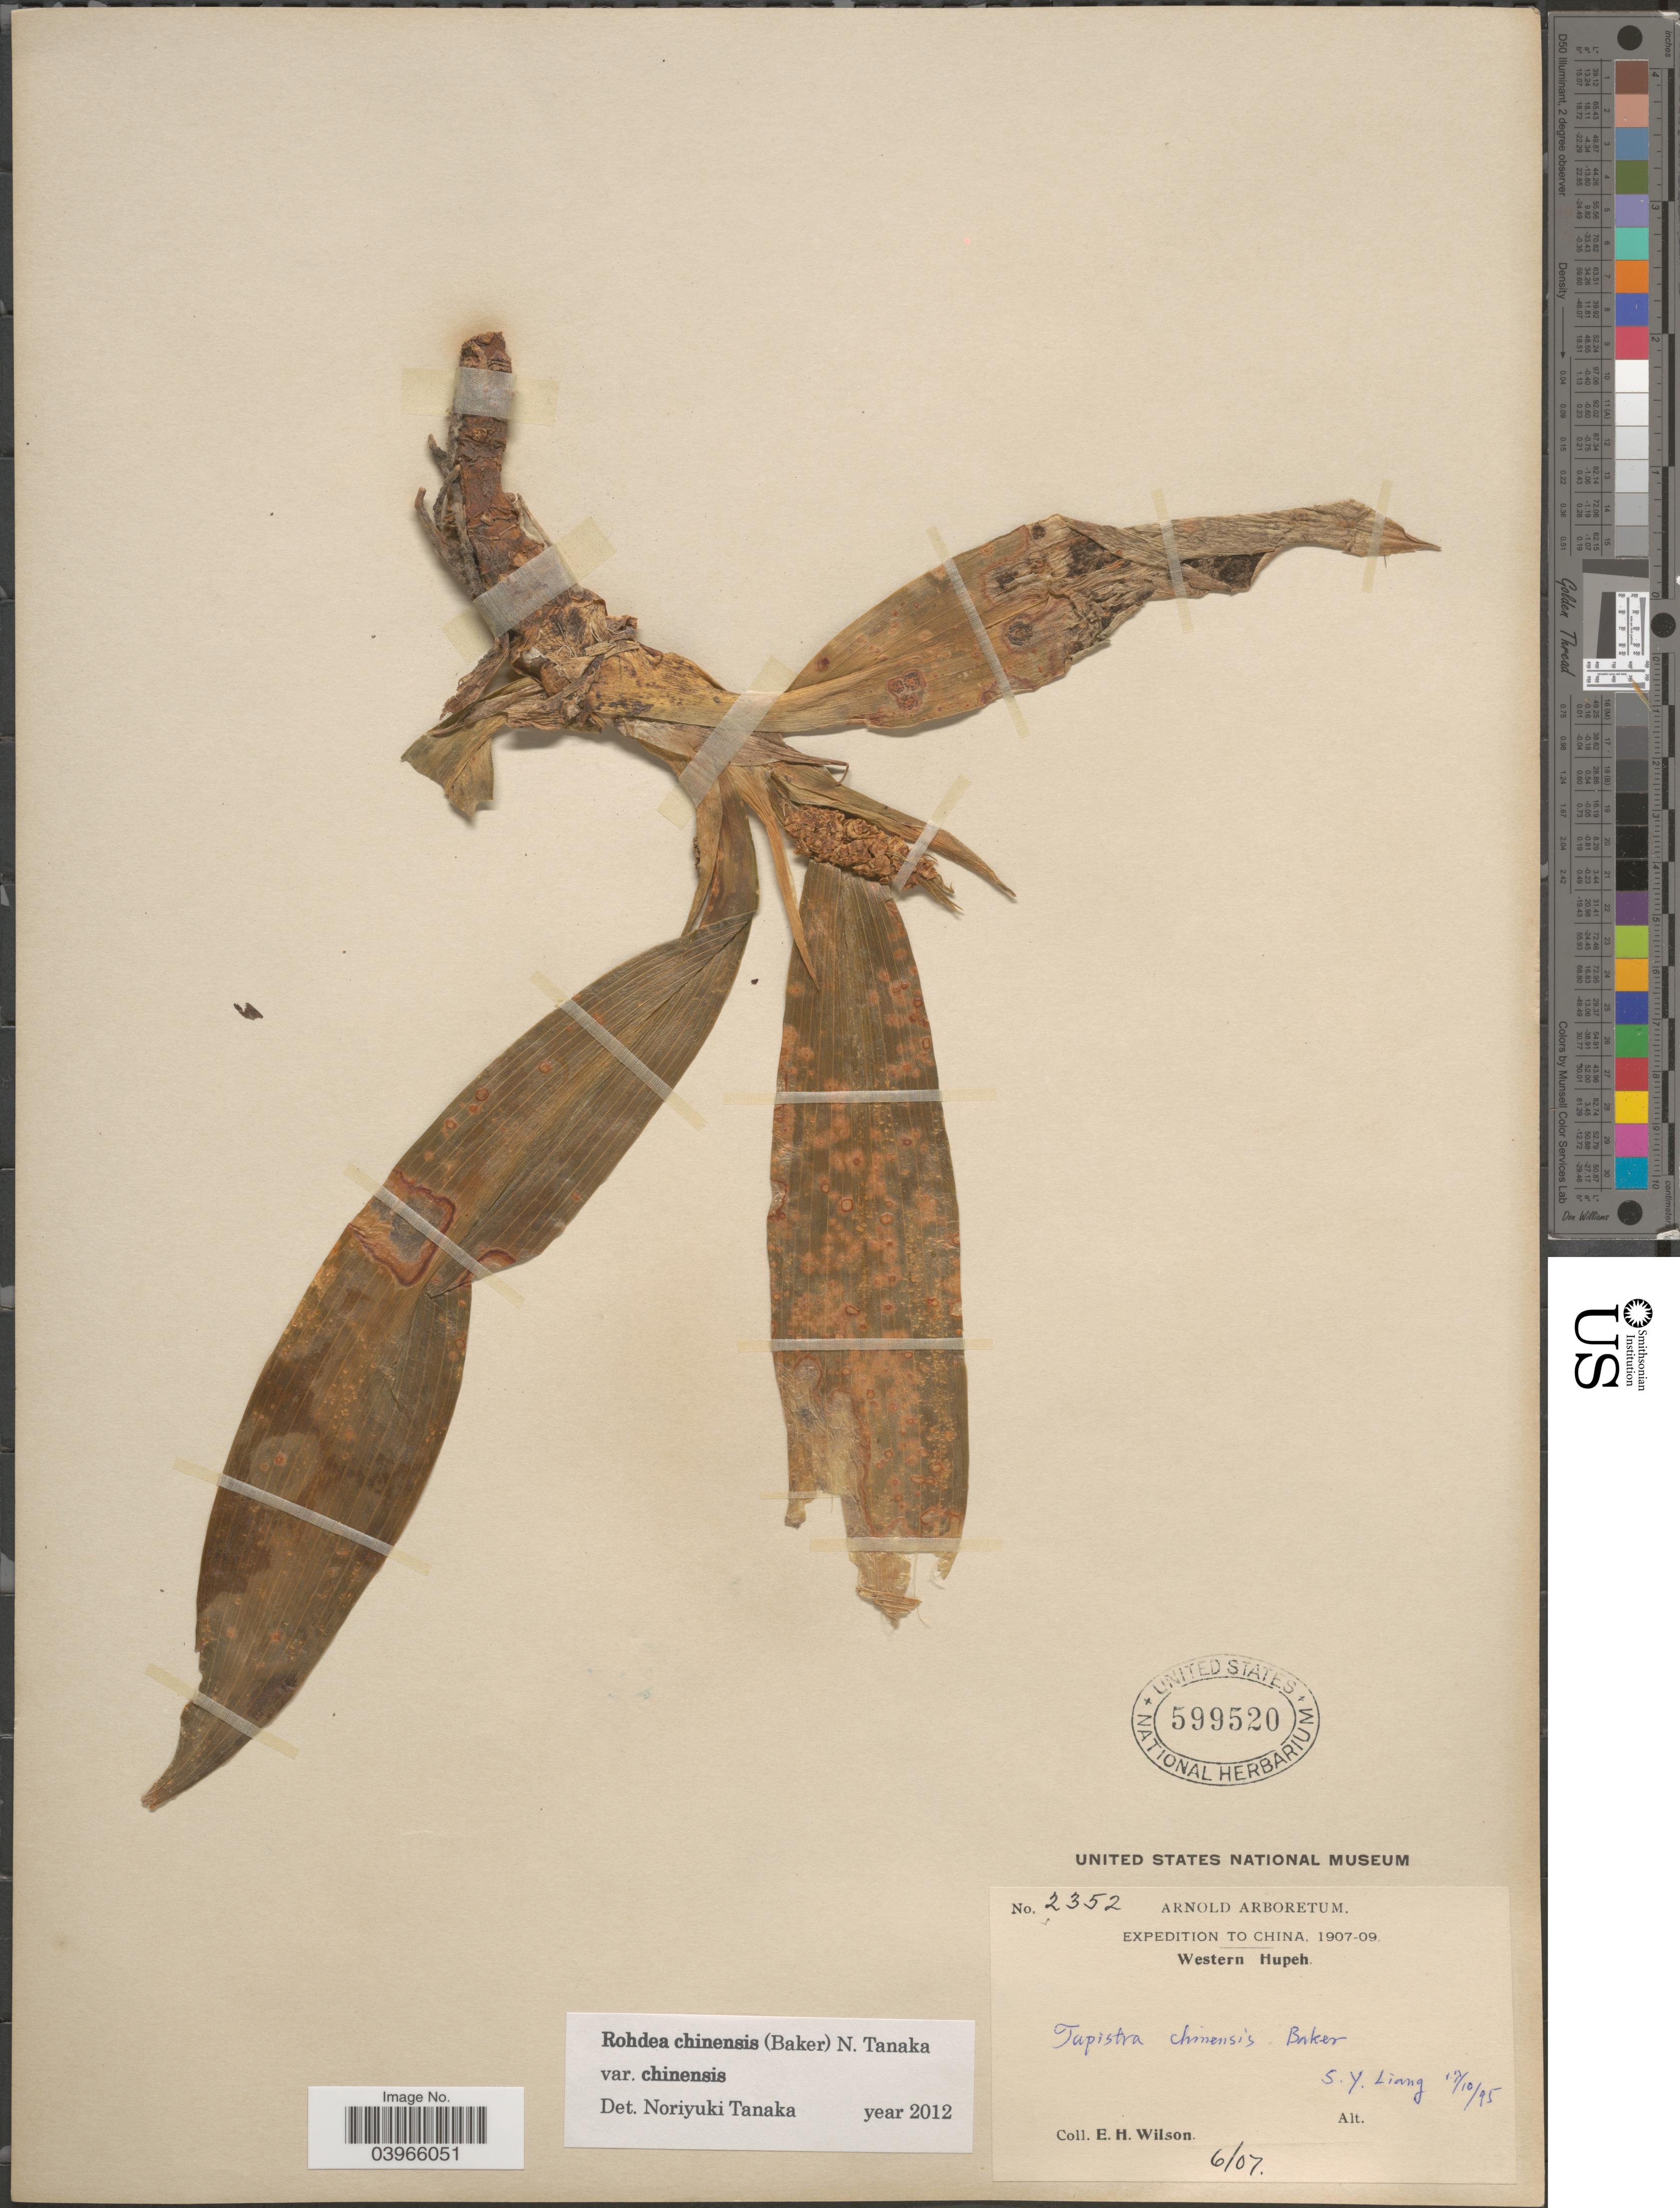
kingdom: Plantae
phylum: Tracheophyta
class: Liliopsida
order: Asparagales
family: Asparagaceae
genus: Rohdea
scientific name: Rohdea chinensis var. chinensis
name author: (Baker) N. Tanaka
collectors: E. Wilson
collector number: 2352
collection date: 1907-06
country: China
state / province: Hubei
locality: Western Hupeh.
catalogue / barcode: US 599520